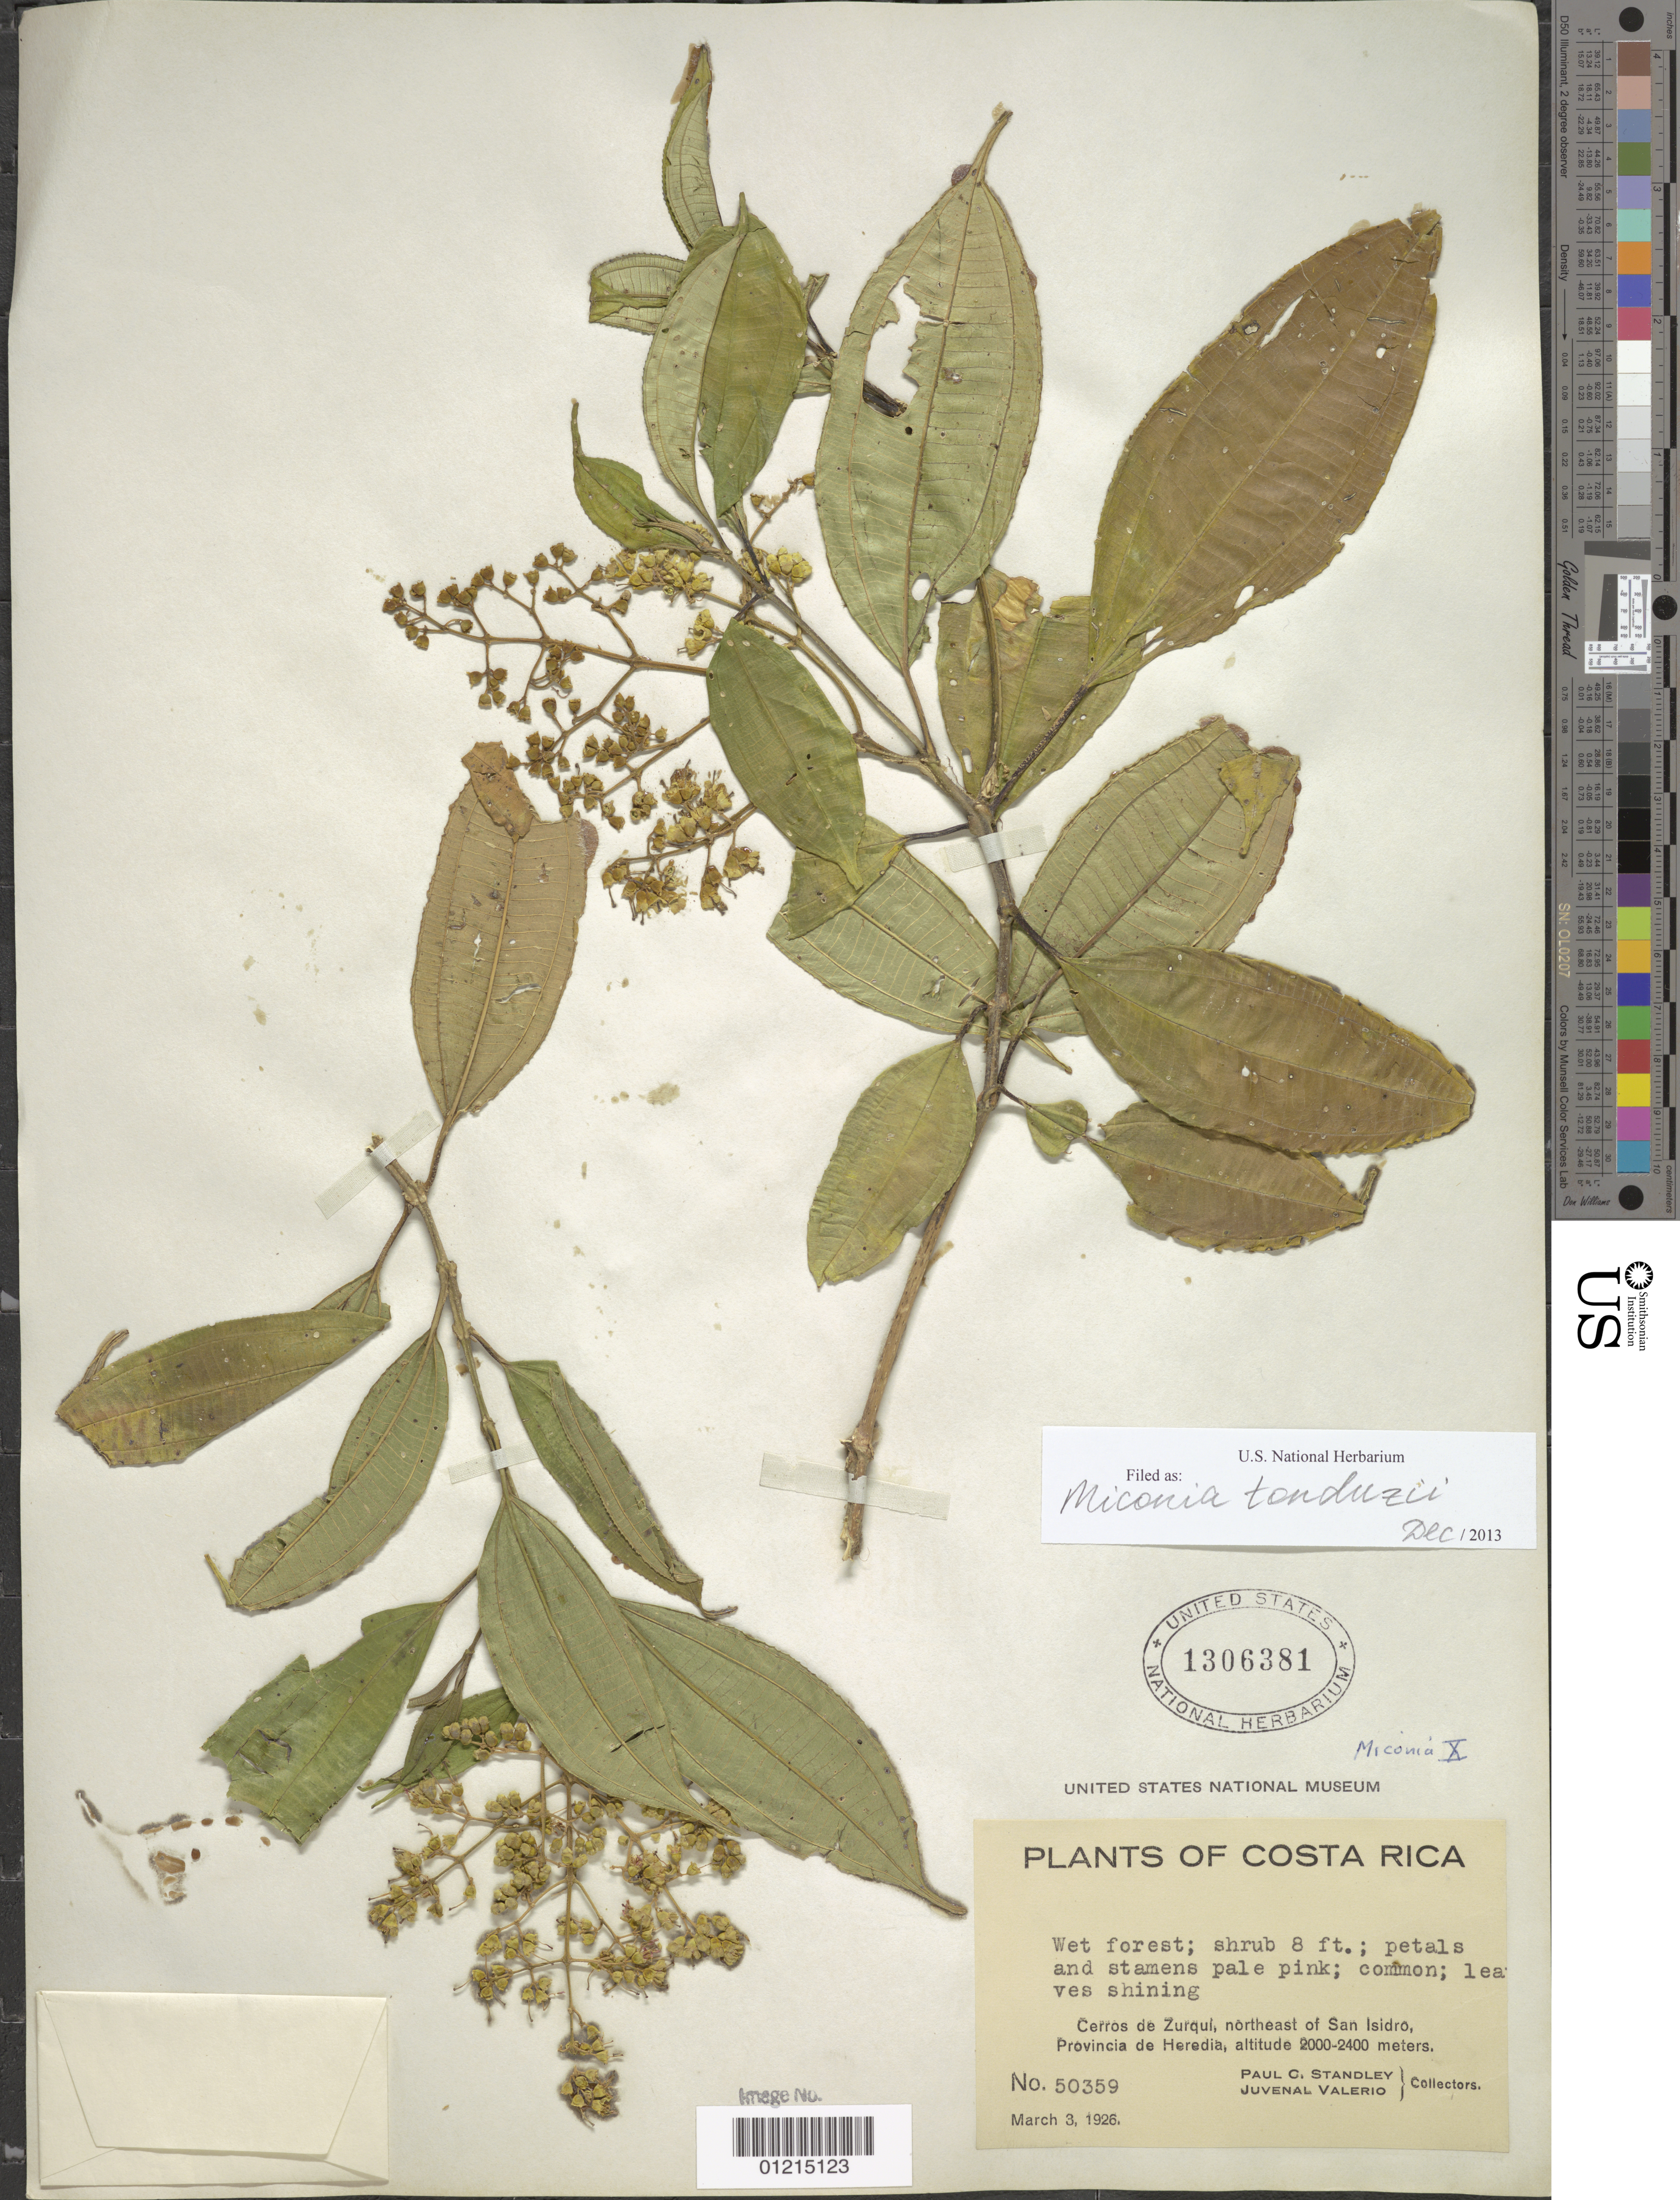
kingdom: Plantae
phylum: Tracheophyta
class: Magnoliopsida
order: Myrtales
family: Melastomataceae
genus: Miconia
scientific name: Miconia tonduzii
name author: Cogn. in A. DC.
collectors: P. C. Standley & J. Valerio R.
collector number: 50359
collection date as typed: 03 Mar 1926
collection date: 1926-03-03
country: Costa Rica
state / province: Heredia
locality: Cerros de Zurqui, NE of San Isidro, Provincia de Heredia.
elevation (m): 2000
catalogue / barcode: US 1306381